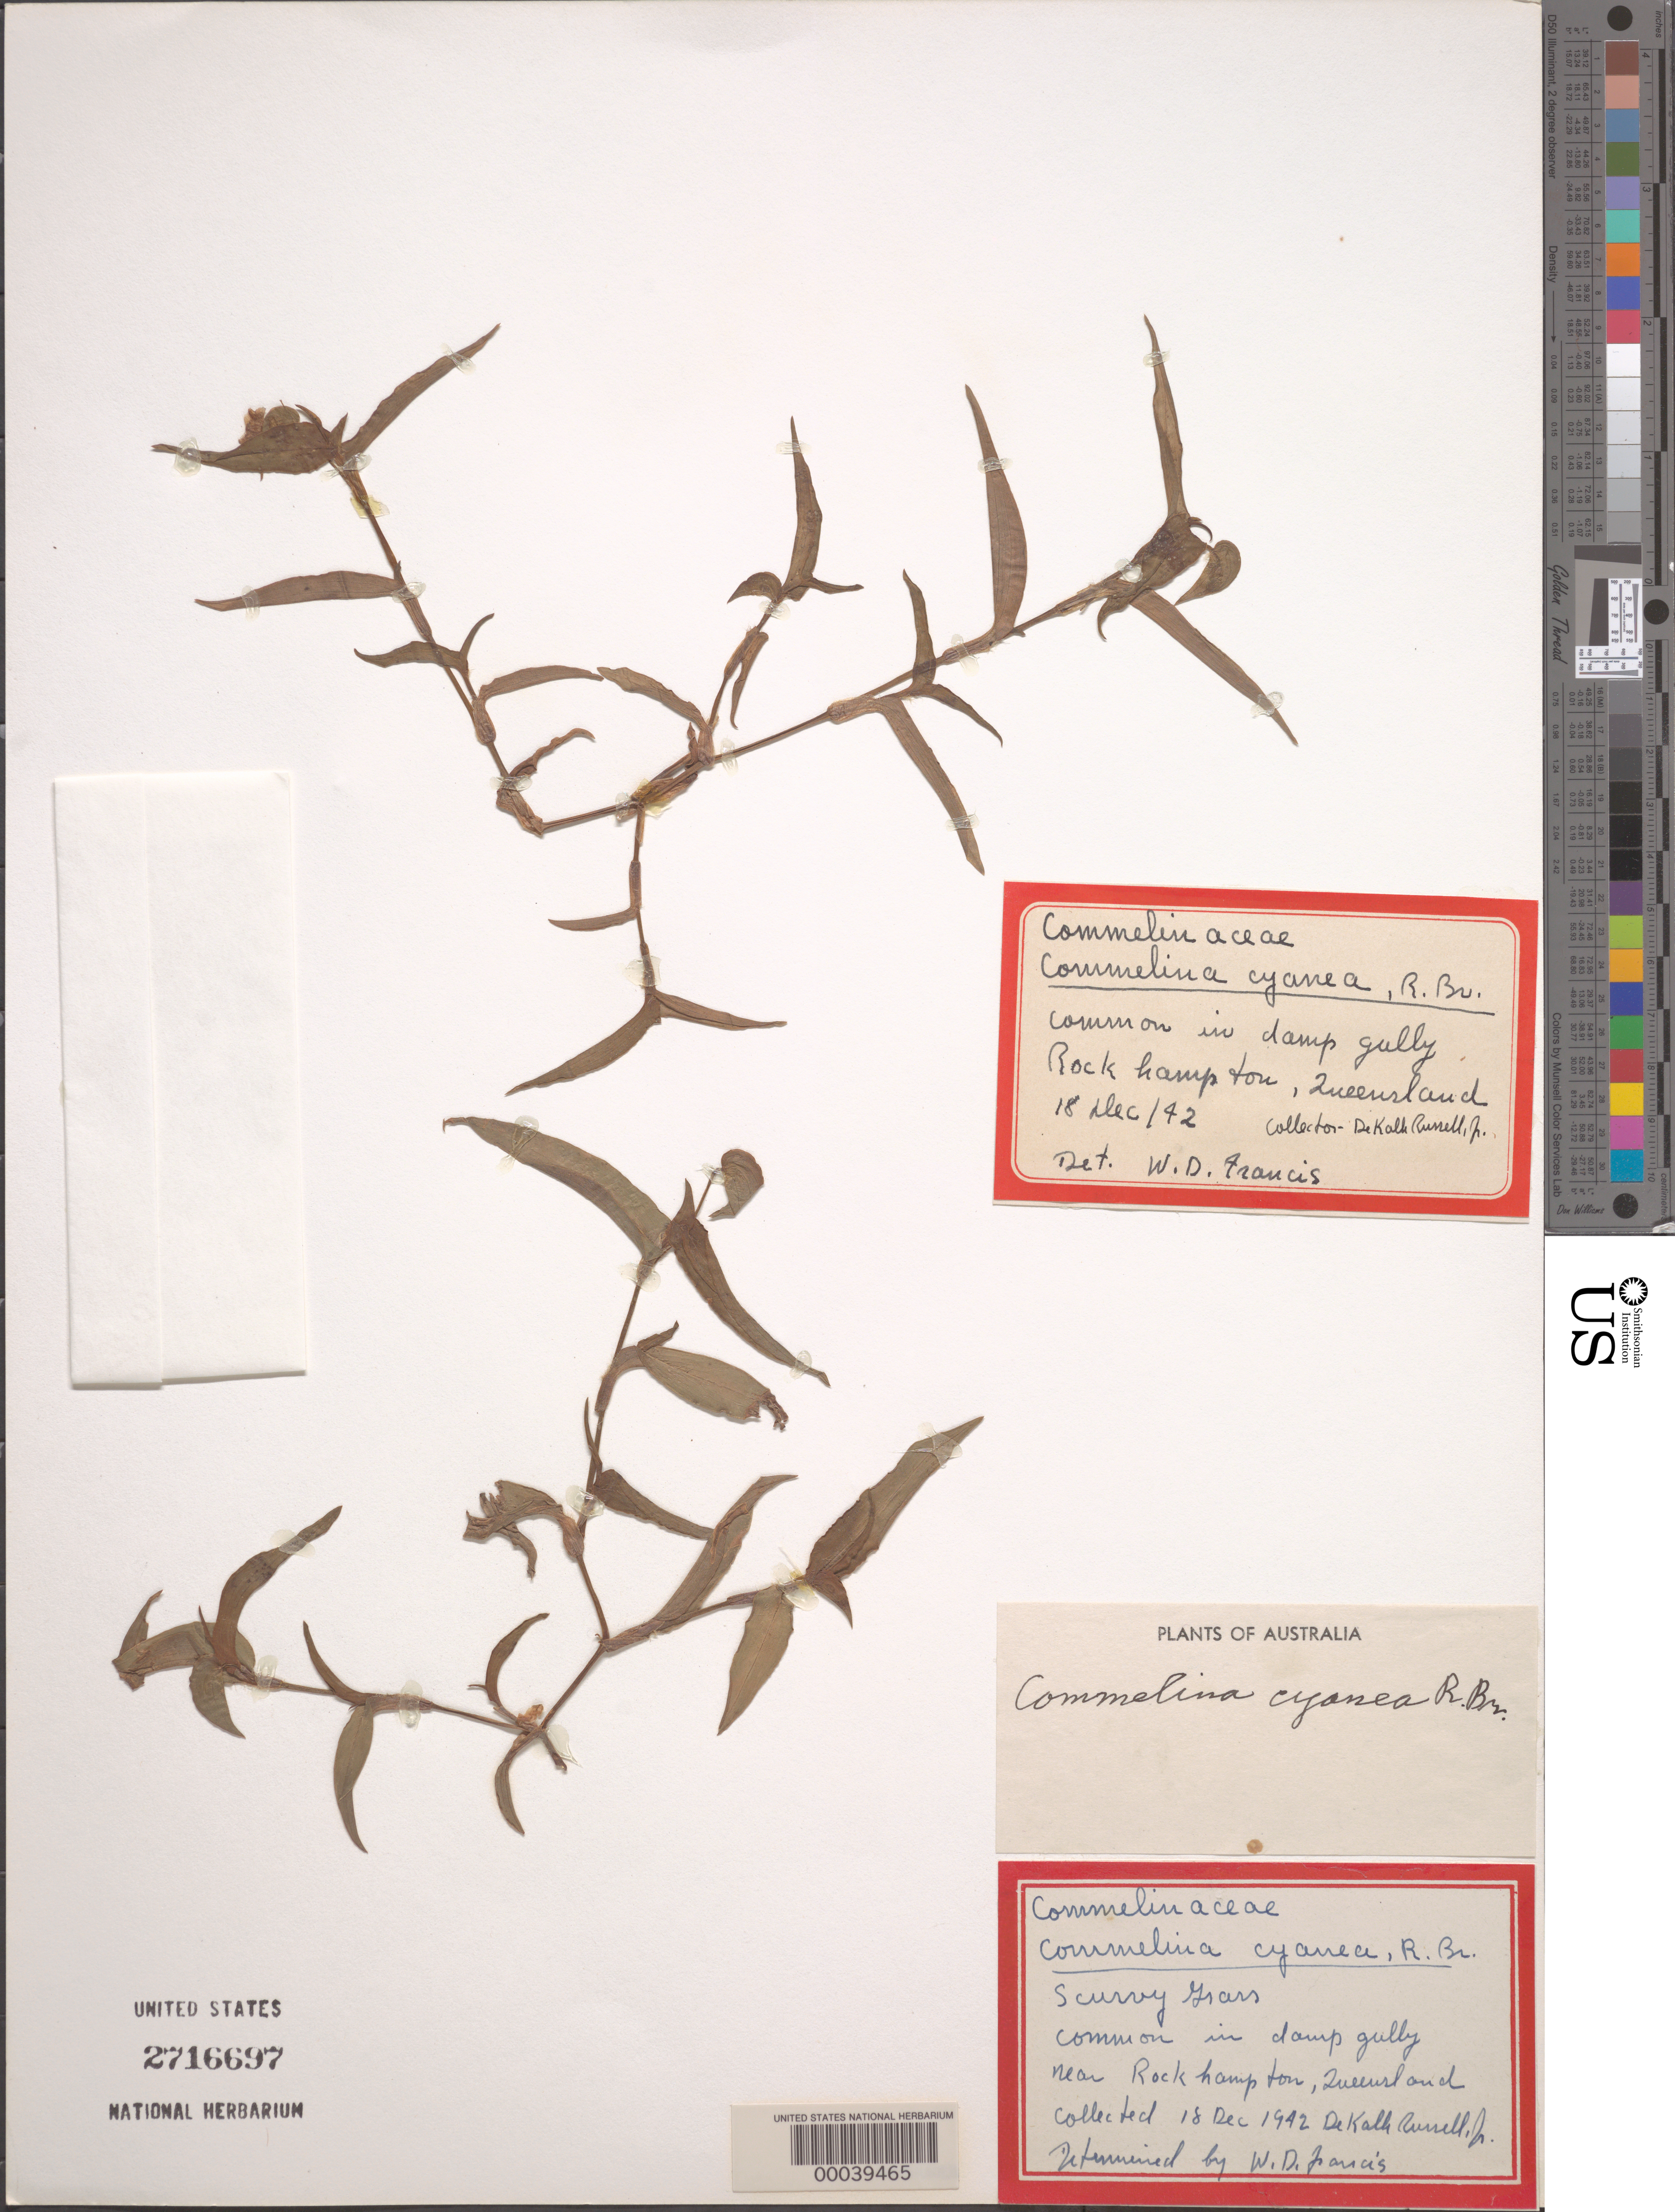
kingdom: Plantae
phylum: Tracheophyta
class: Liliopsida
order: Commelinales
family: Commelinaceae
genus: Commelina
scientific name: Commelina cyanea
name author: R. Br.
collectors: D. K. Russell Jr.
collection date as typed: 18 Dec 1942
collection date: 1942-12-18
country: Australia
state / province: Queensland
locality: Rockhampton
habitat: Damp gully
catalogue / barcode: US 2716697